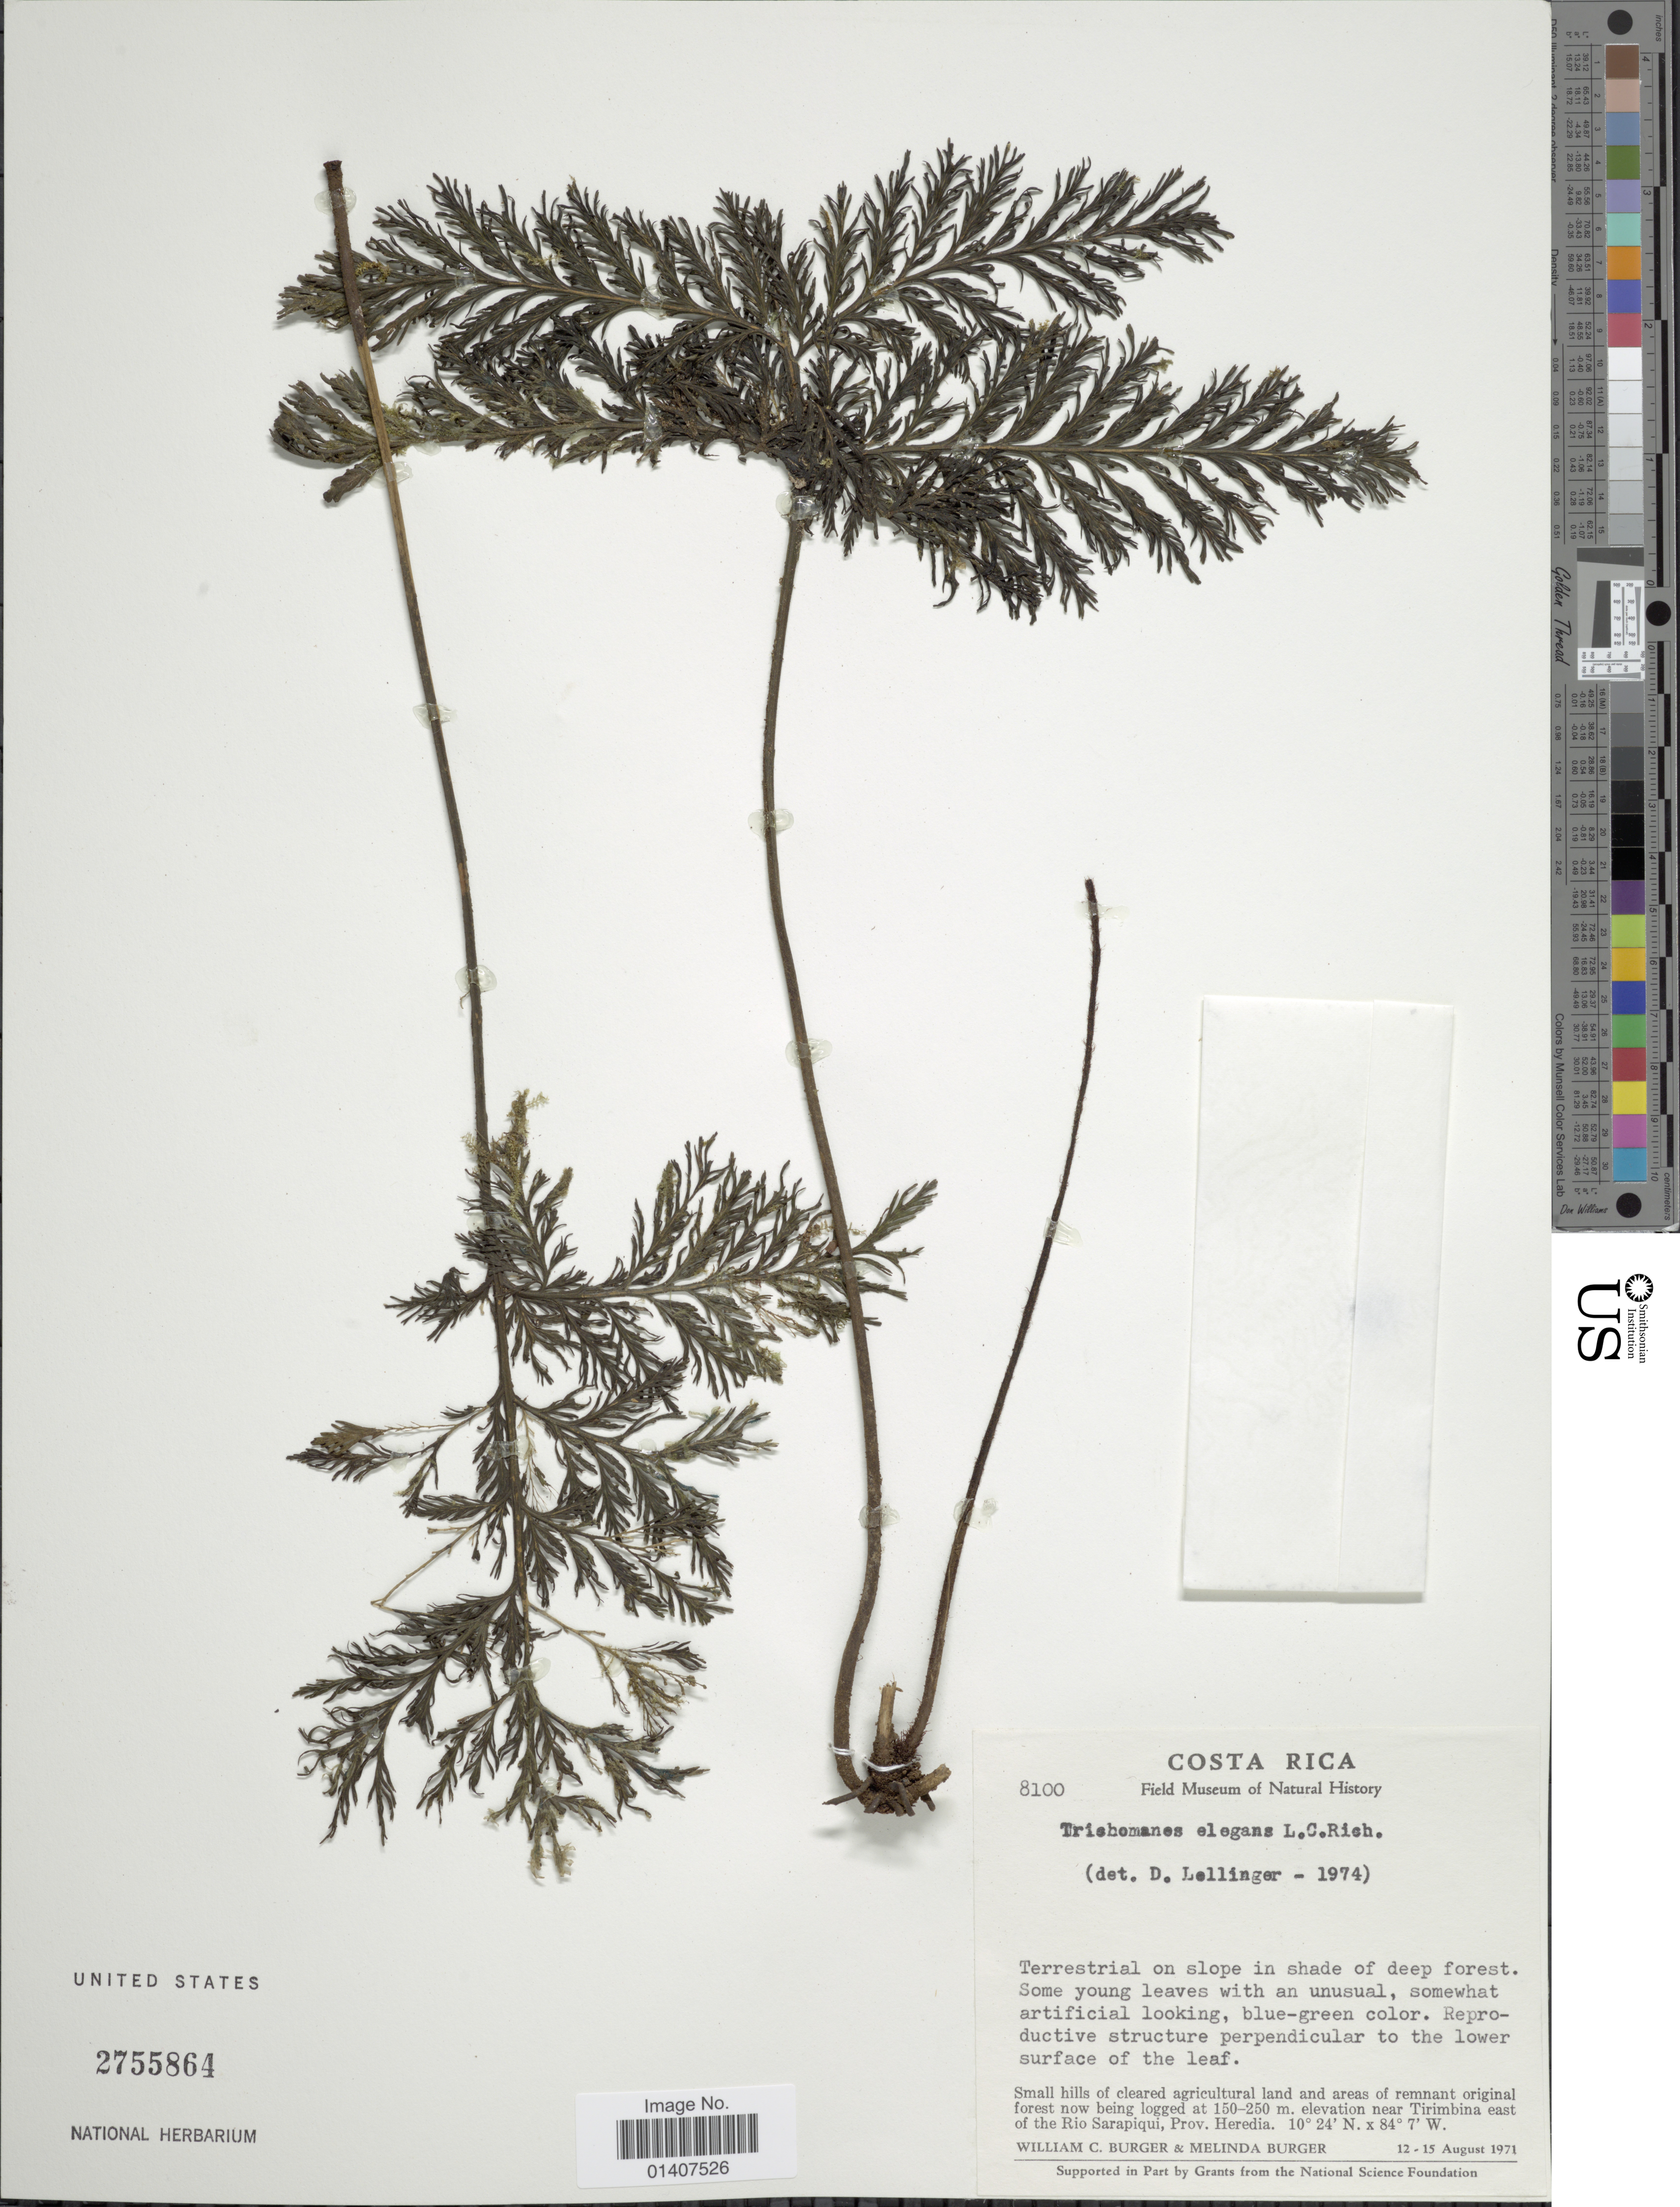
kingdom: Plantae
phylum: Tracheophyta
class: Polypodiopsida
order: Hymenophyllales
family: Hymenophyllaceae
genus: Trichomanes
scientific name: Trichomanes elegans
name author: Rich.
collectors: W. Burger & M. Burger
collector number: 8100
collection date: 1971-08-12/1971-08-15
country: Costa Rica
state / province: Heredia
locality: Small hills of cleared agricultural land and areasof remnant original forest now being logged near Tirimbina east of the Rio Sarapiqui, Prov. Heredia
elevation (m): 150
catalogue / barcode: US 2755864